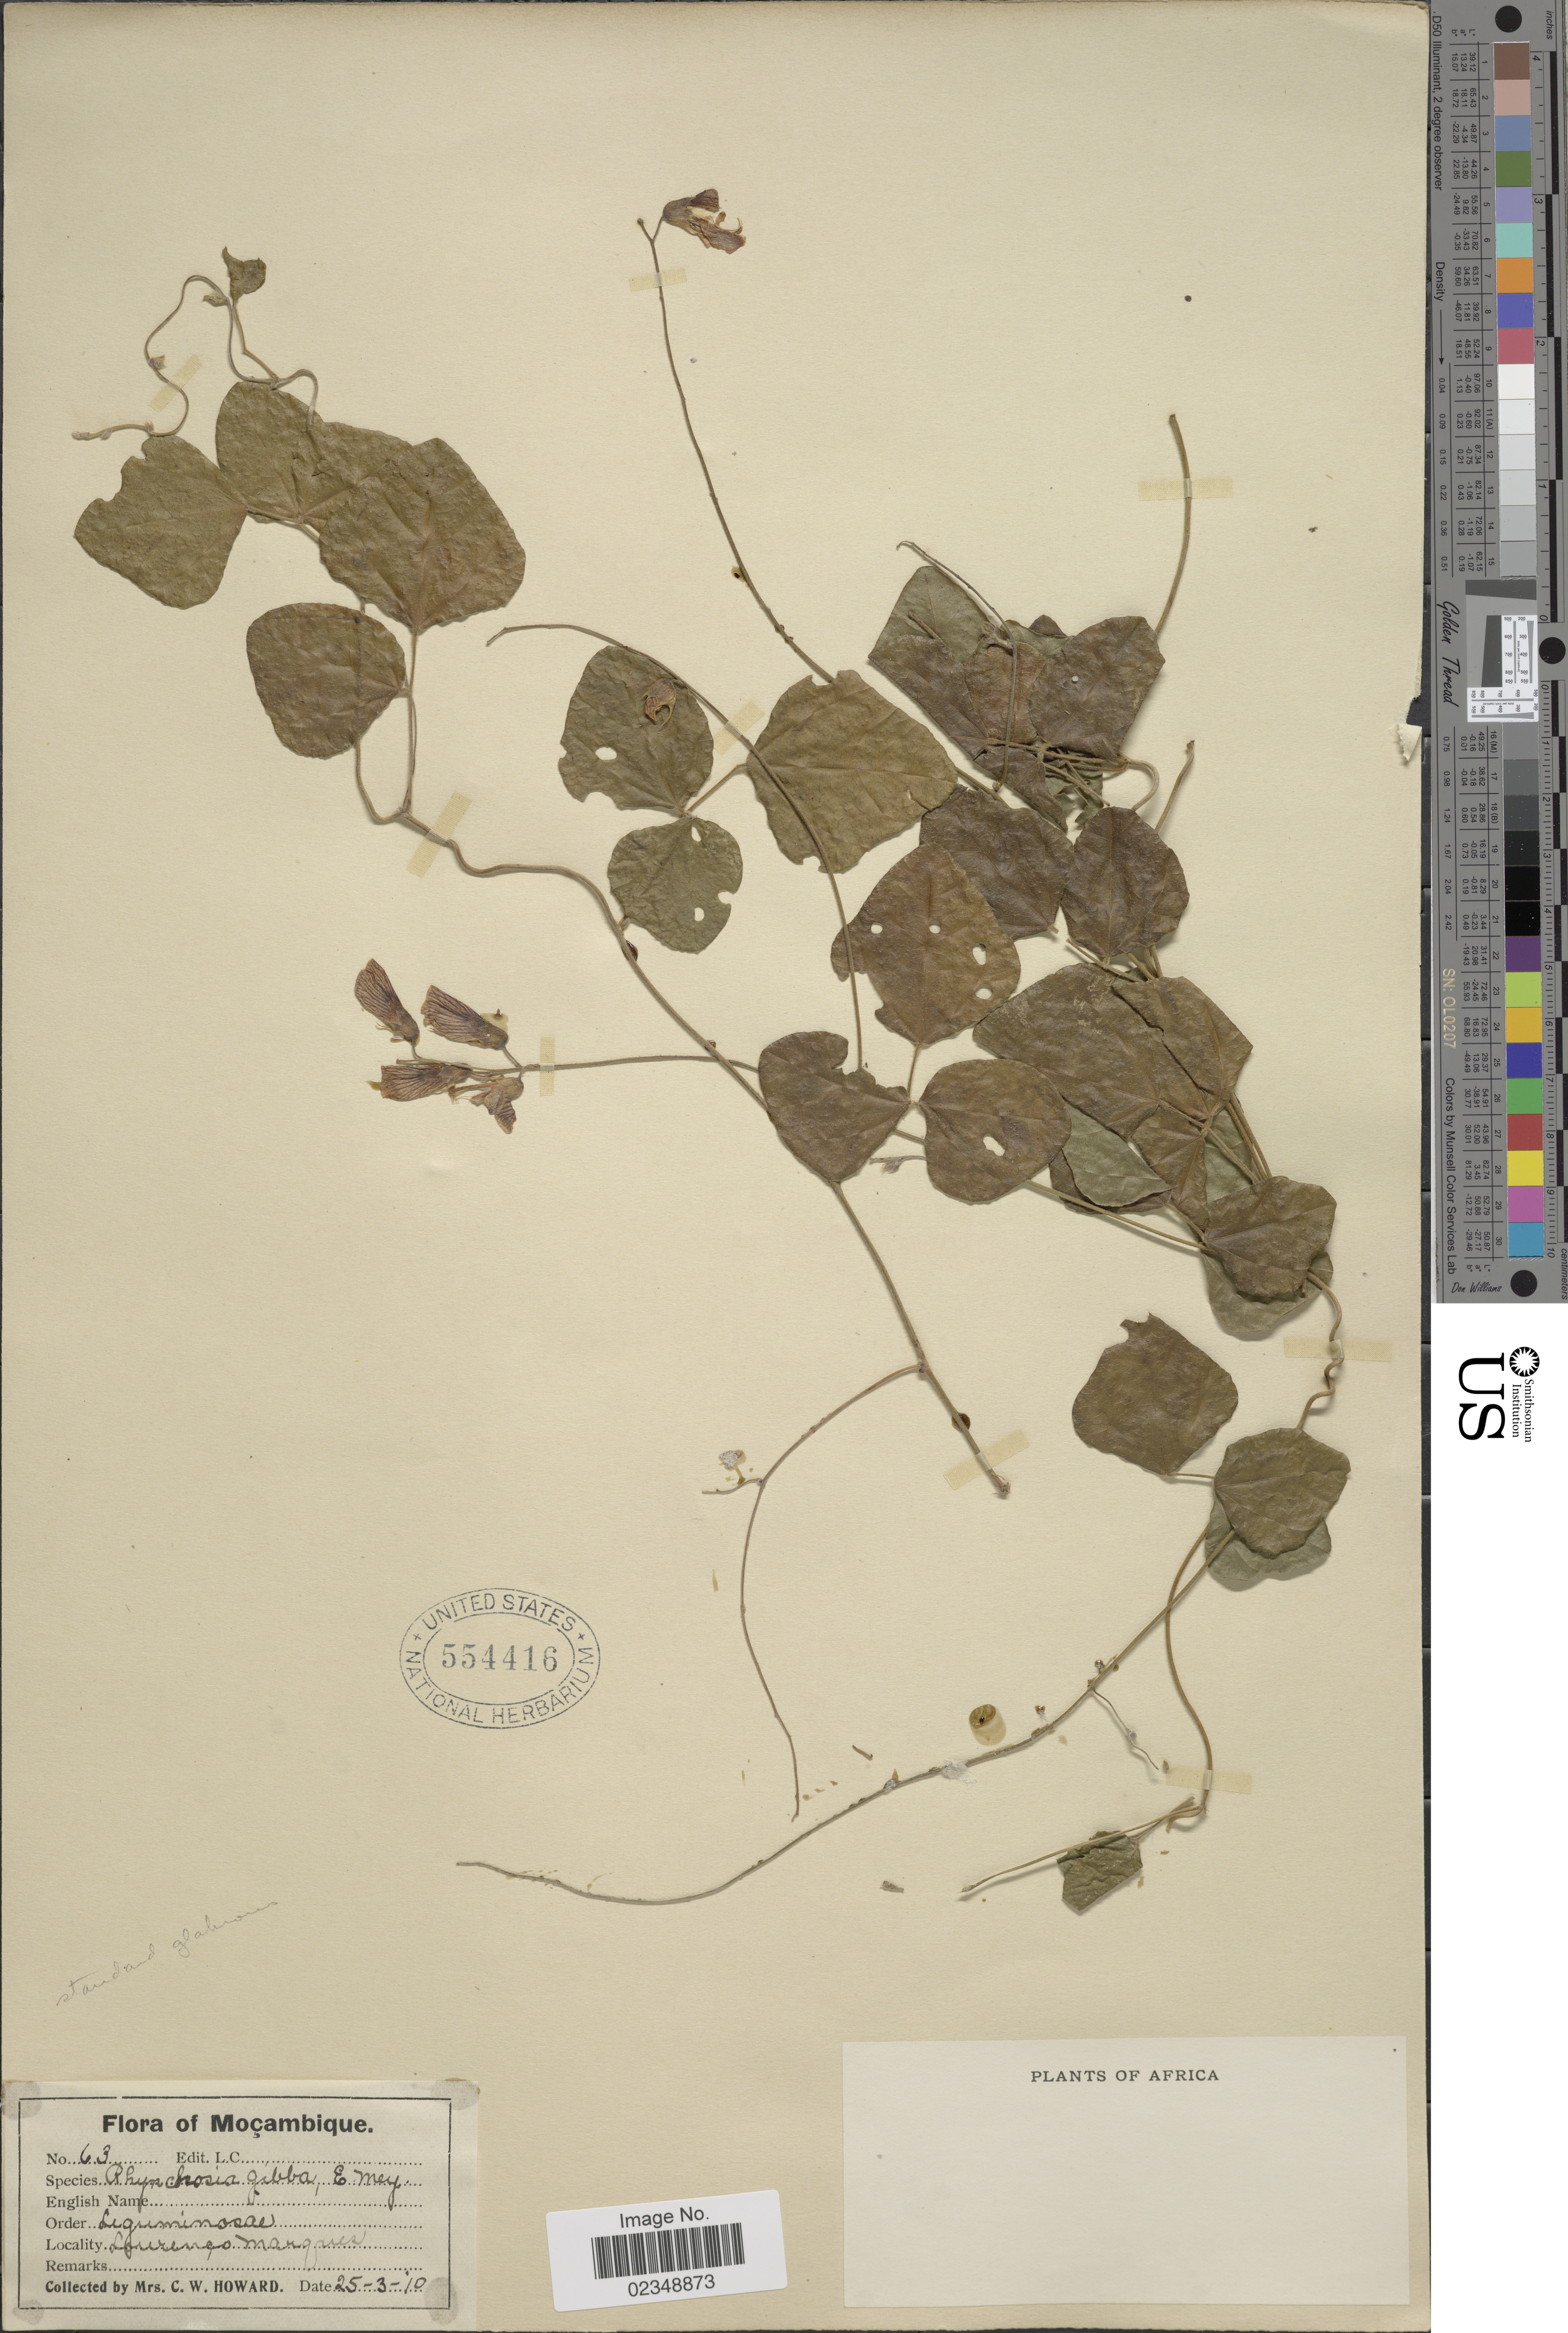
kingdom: Plantae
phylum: Tracheophyta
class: Magnoliopsida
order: Fabales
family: Fabaceae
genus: Rhynchosia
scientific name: Rhynchosia gibba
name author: E. Mey.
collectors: C. W. Howard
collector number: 63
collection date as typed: Transcribed d/m/y: 25/3/10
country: Mozambique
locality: Mocambique. Lourenco Marques.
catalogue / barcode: US 554416